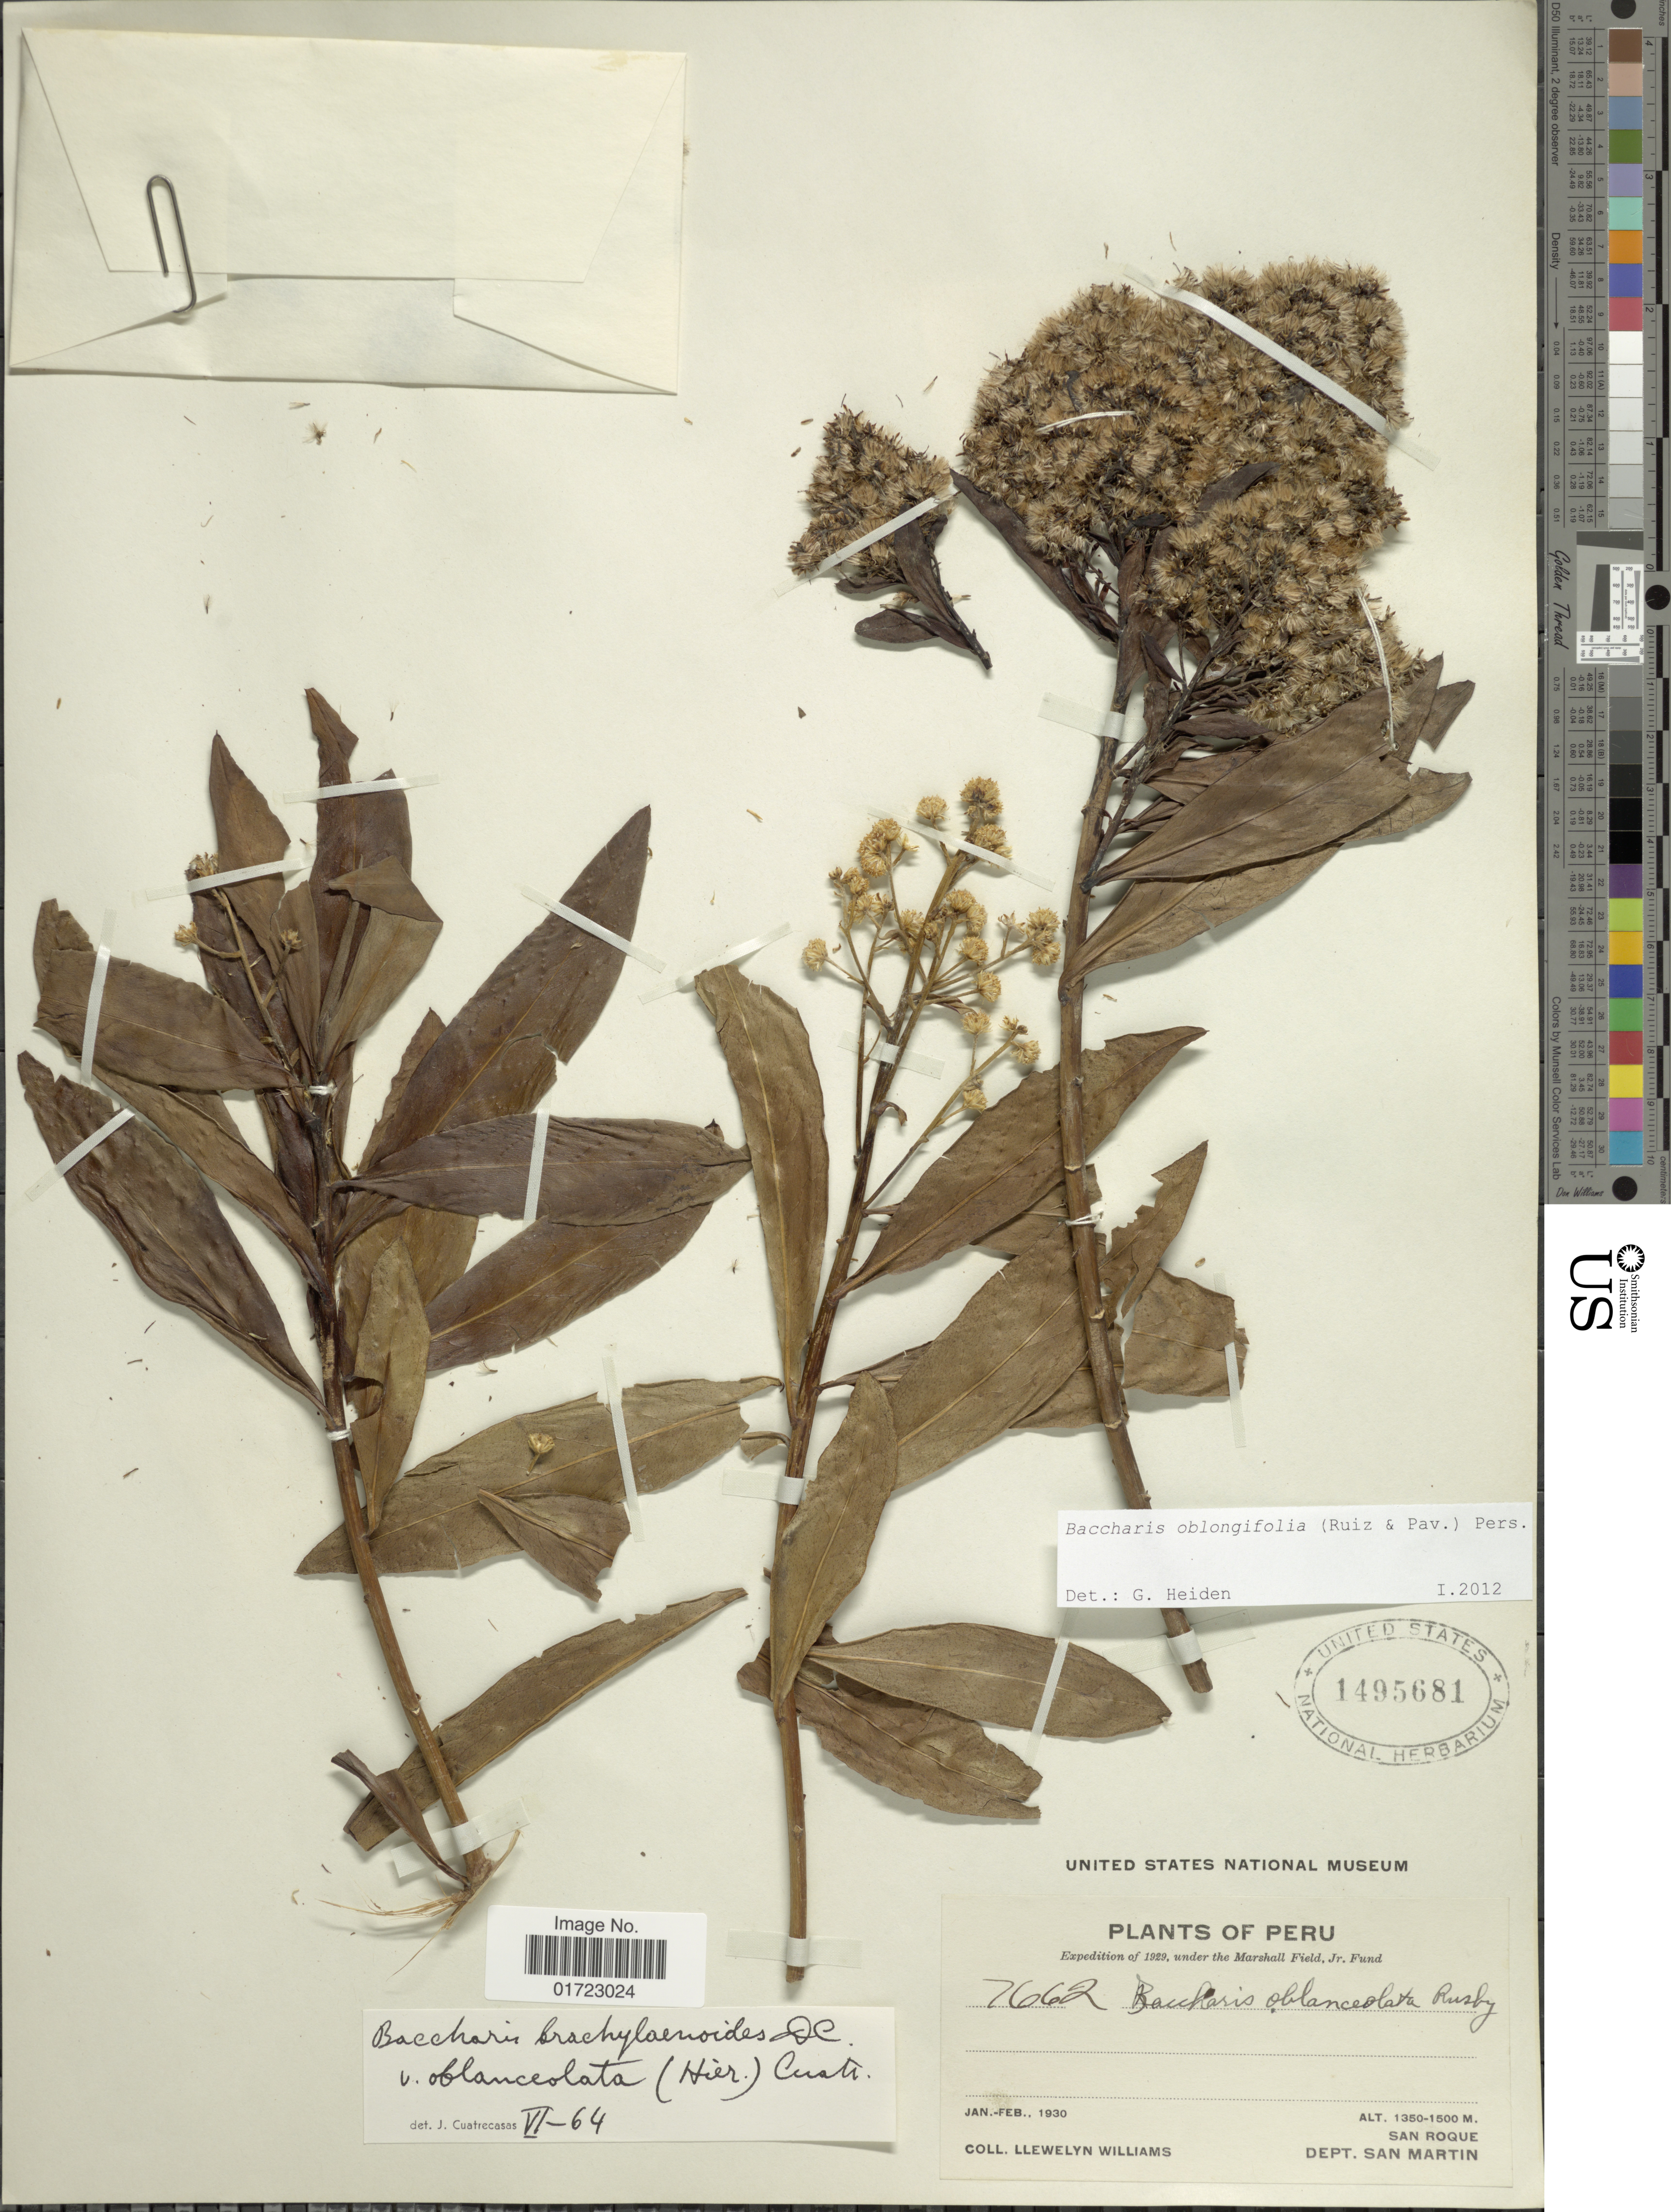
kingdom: Plantae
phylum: Tracheophyta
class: Magnoliopsida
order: Asterales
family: Asteraceae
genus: Baccharis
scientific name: Baccharis oblongifolia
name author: (Ruiz & Pav.) Pers.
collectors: Ll. Williams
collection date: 1930-01/1930-02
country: Peru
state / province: San Martín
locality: San Roque.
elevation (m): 1350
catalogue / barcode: US 1495681